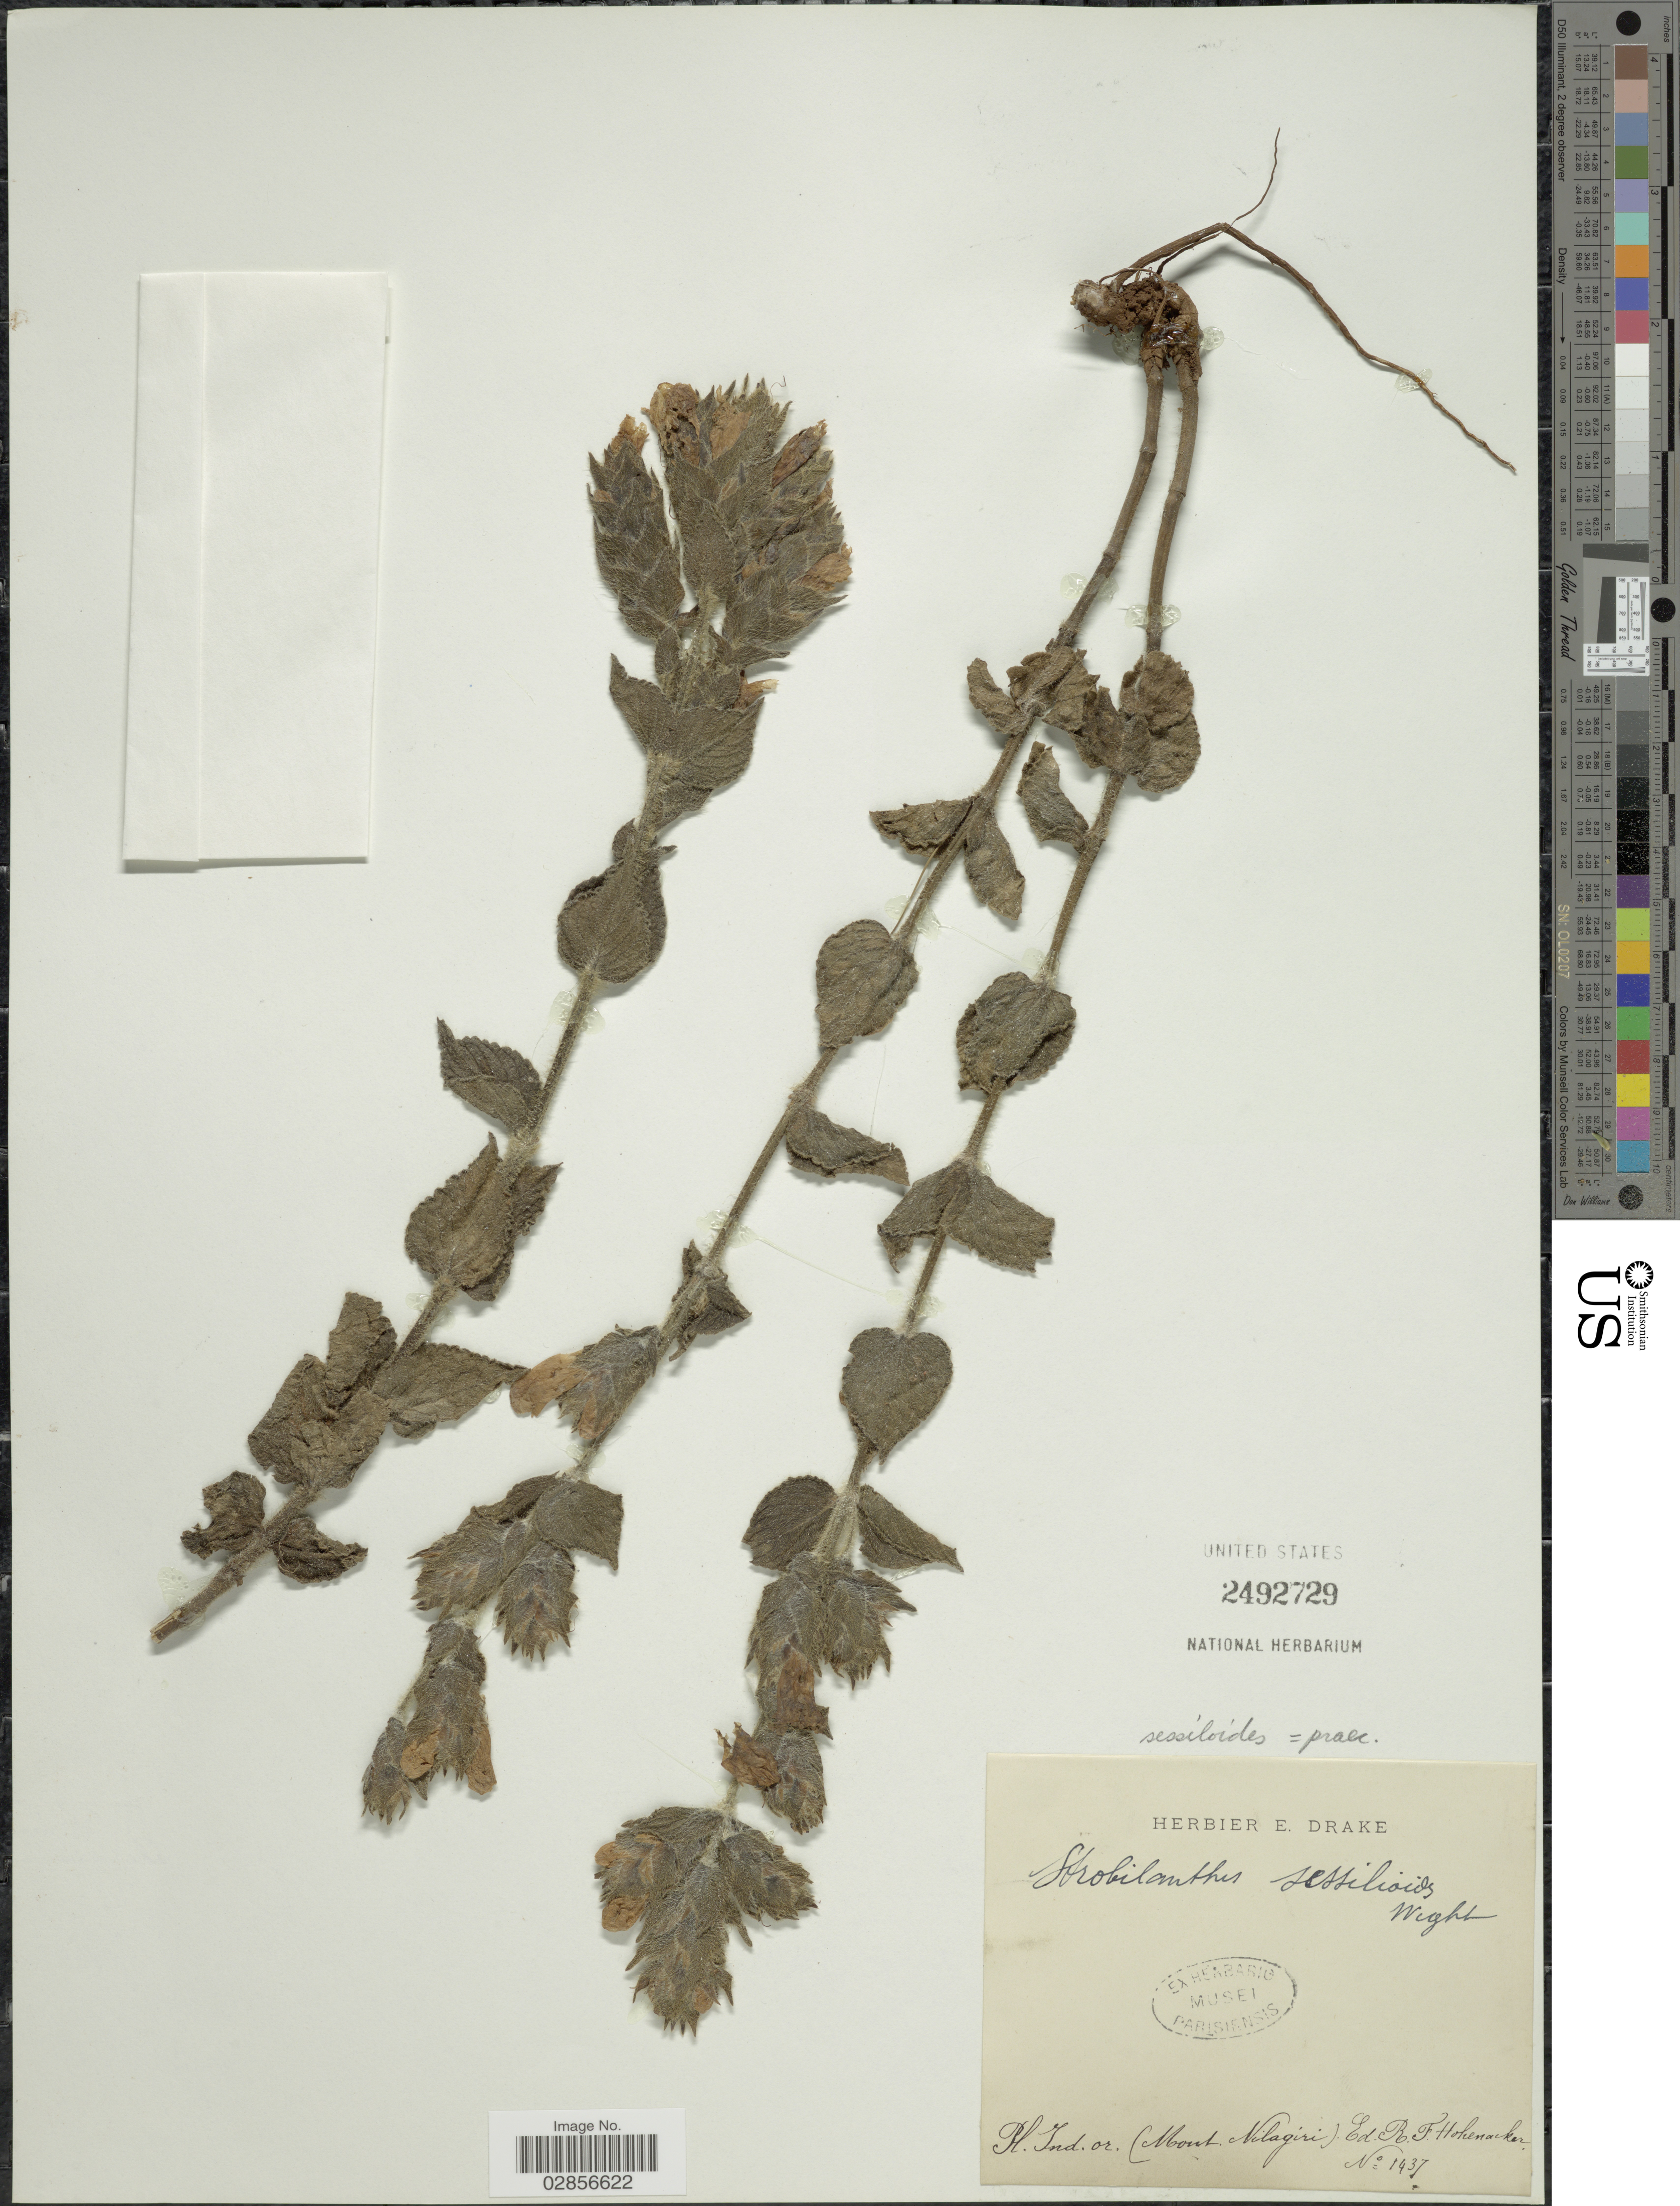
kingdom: Plantae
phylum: Tracheophyta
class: Magnoliopsida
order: Lamiales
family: Acanthaceae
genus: Strobilanthes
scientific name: Strobilanthes sessiloides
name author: Wight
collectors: R. F. Hohenacker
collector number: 1437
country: India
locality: Ind. or (Mont. Nilagiri).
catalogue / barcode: US 2492729